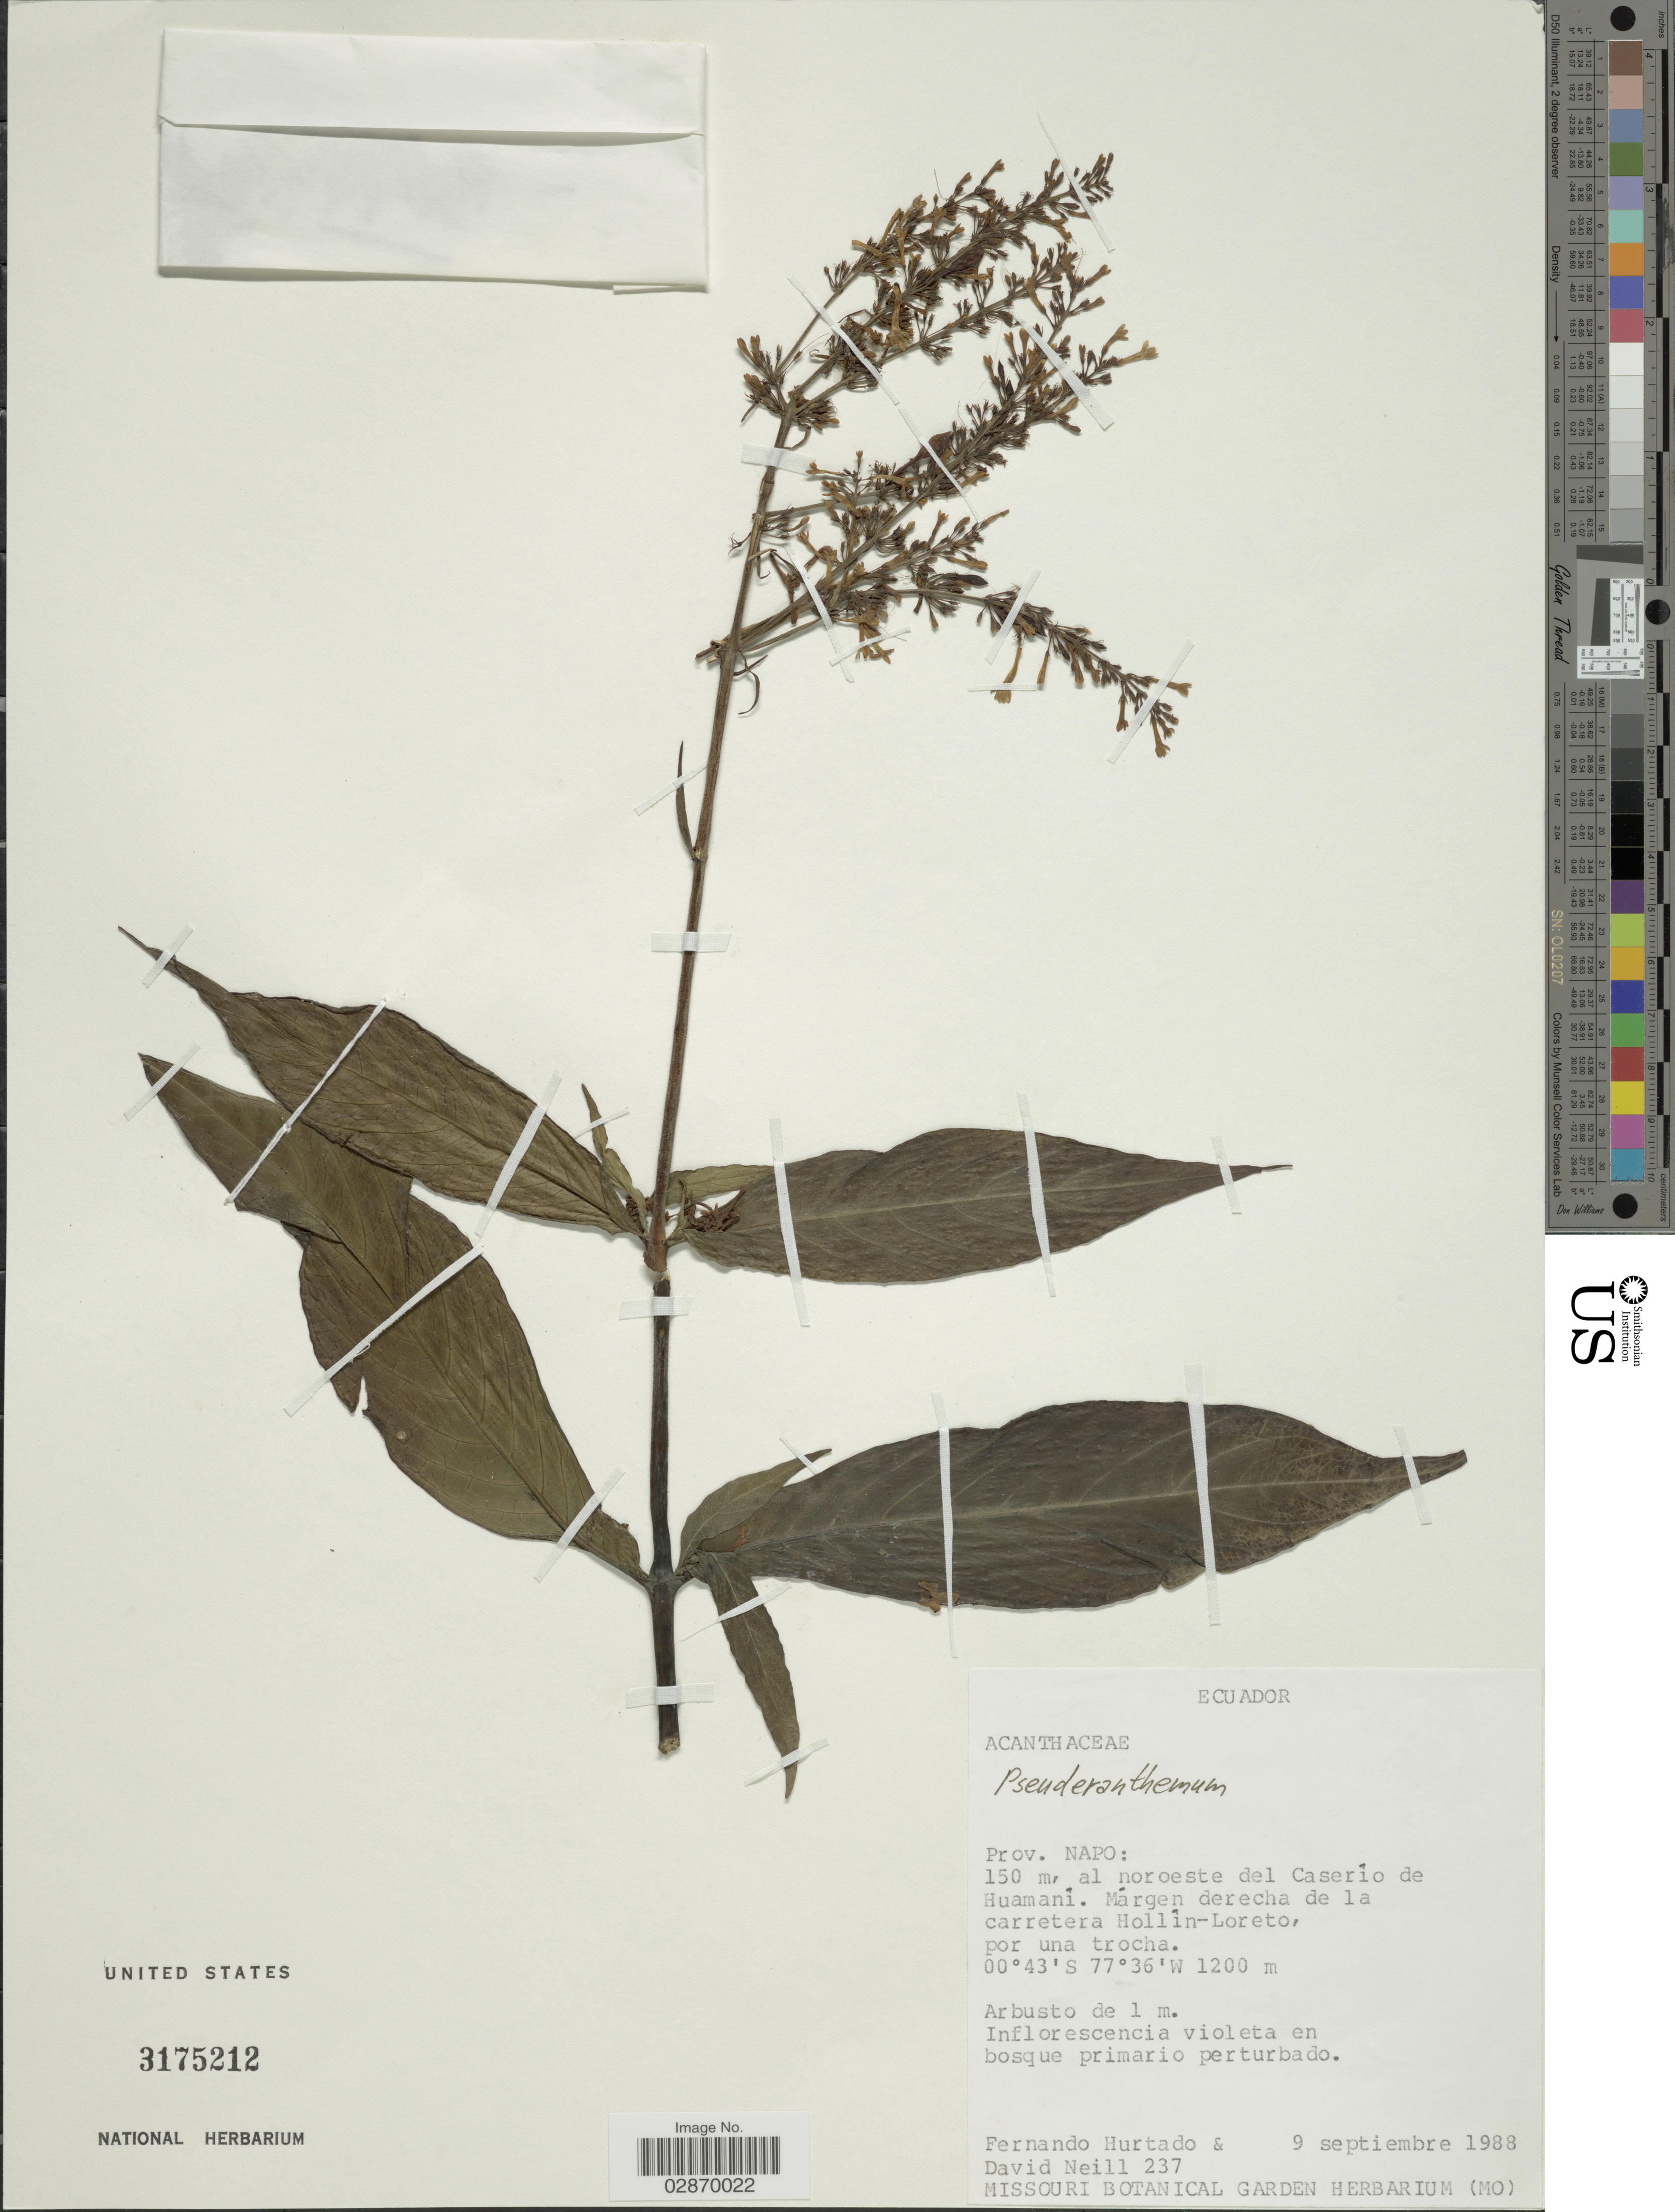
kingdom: Plantae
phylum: Tracheophyta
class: Magnoliopsida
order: Lamiales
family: Acanthaceae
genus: Pseuderanthemum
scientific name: Pseuderanthemum hookerianum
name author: (Nees) V.M. Baum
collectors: F. Hurtado & D. Neill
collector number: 237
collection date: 1988-09-09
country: Ecuador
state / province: Napo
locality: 150 m, al noroeste del Caserío de Huamani, Margen derecha de la carretera Hollín-Loreto.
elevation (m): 1200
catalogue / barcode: US 3175212